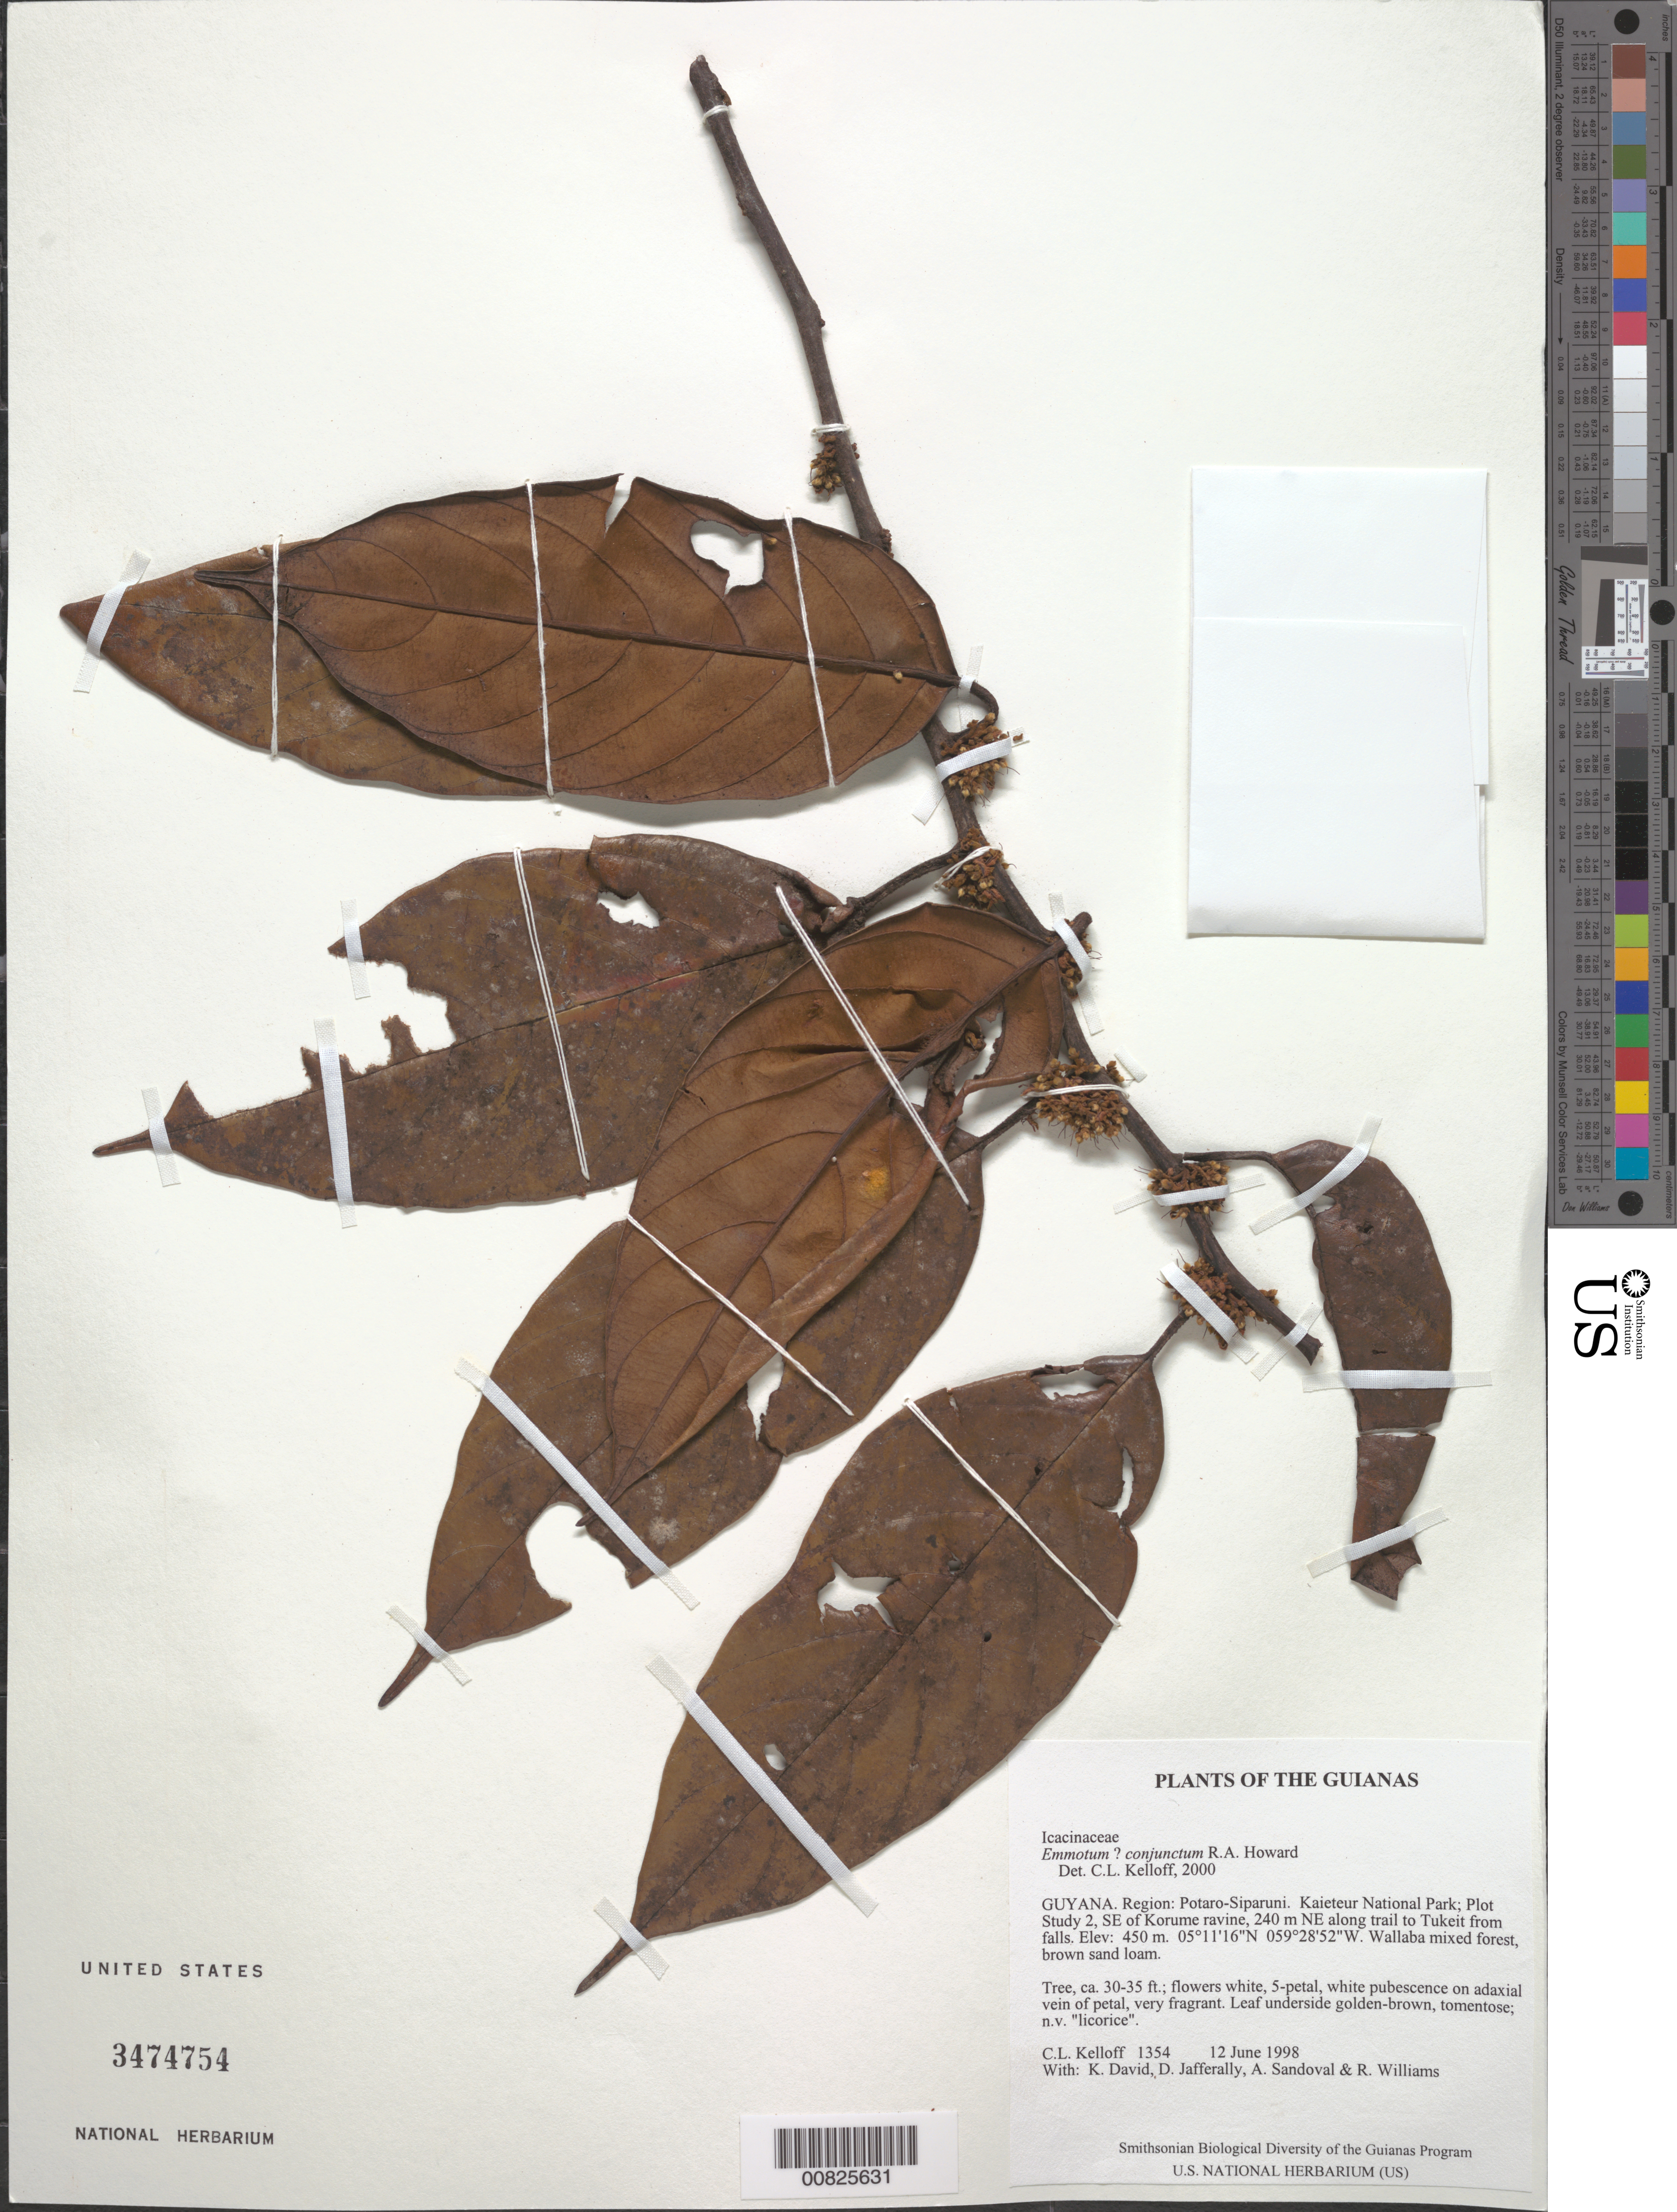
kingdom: Plantae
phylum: Tracheophyta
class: Magnoliopsida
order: Metteniusales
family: Metteniusaceae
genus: Emmotum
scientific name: Emmotum conjunctum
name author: R.A. Howard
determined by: Kelloff, Carol L., (US), Smithsonian Institution - National Museum of Natural History (UNITED STATES)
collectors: C. L. Kelloff, K. David, D. Jafferally, A. Sandoval & R. Williams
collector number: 1354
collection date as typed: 12 June 1998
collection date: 1998-06-12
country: Guyana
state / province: Potaro-Siparuni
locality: Kaieteur National Park; Plot Study 2, SE of Korume ravine, 240 m NE along trail to Tukeit from falls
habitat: Wallaba mixed forest, brown sand loam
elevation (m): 450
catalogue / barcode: US 3474754